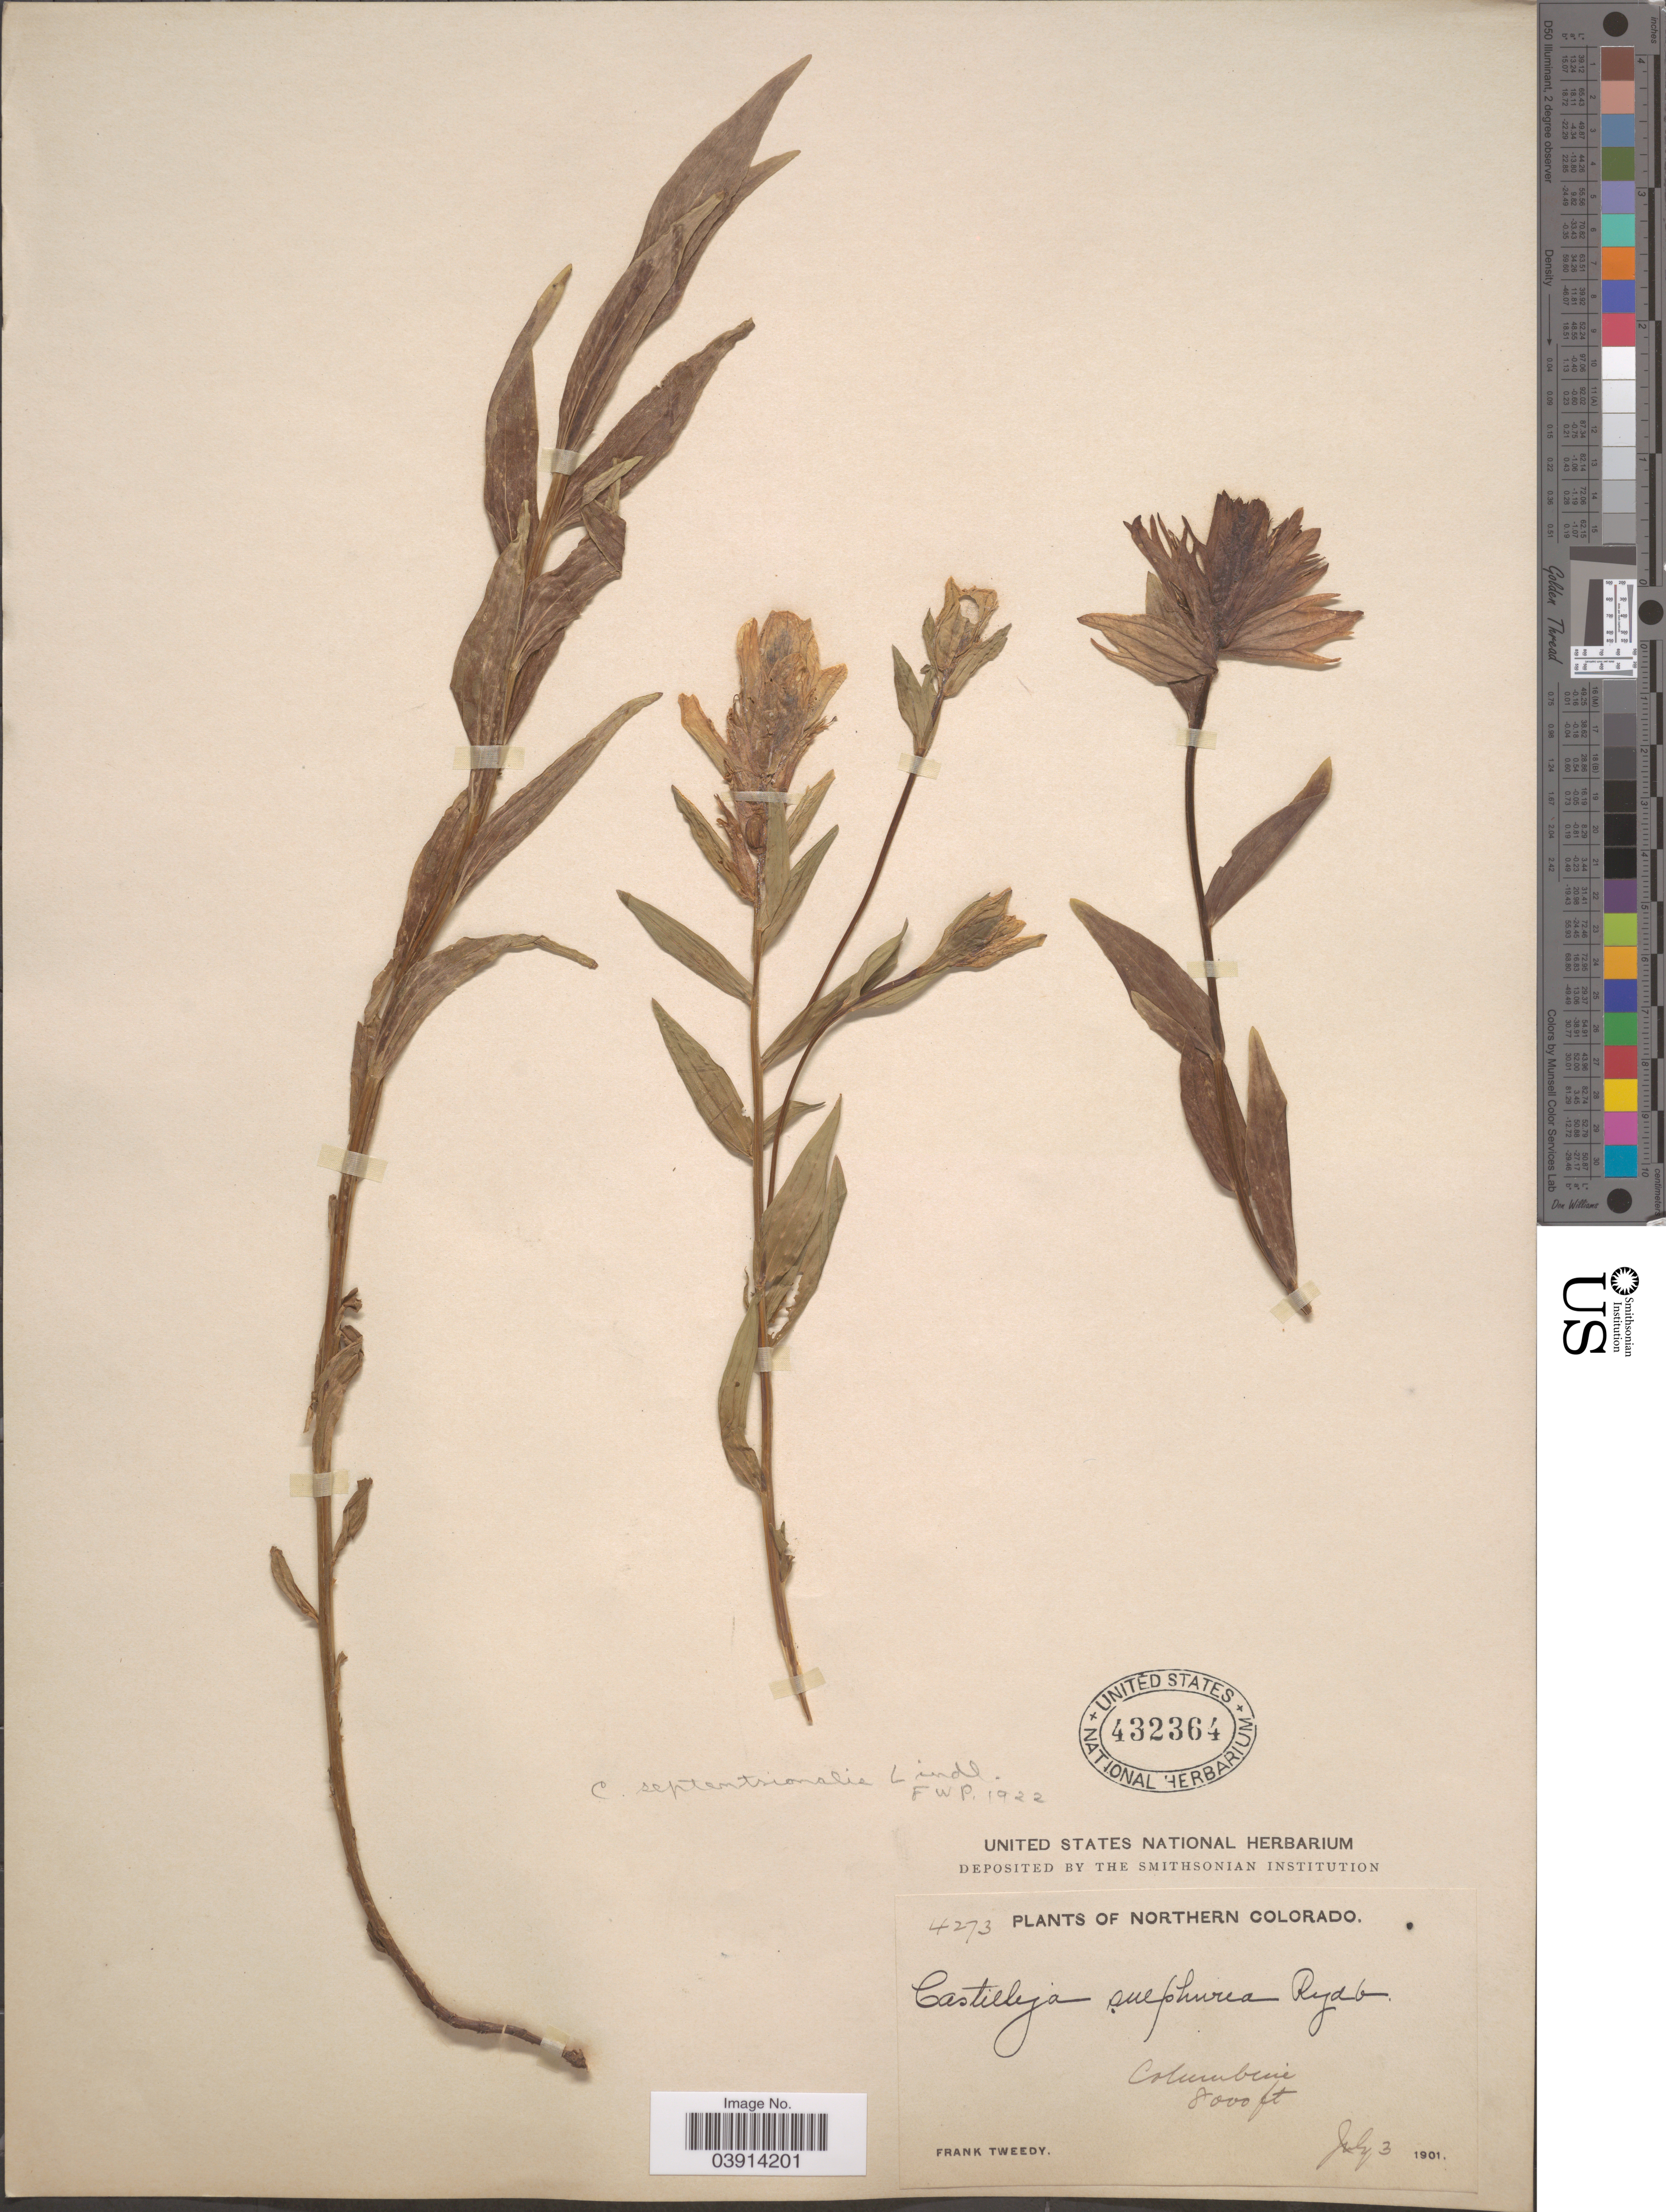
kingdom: Plantae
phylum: Tracheophyta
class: Magnoliopsida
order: Lamiales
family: Orobanchaceae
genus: Castilleja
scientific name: Castilleja septentrionalis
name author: Lindl.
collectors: F. Tweedy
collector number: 4273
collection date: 1901-07-03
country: United States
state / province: Colorado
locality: Northern Colorado. Columbine.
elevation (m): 2438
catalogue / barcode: US 432364